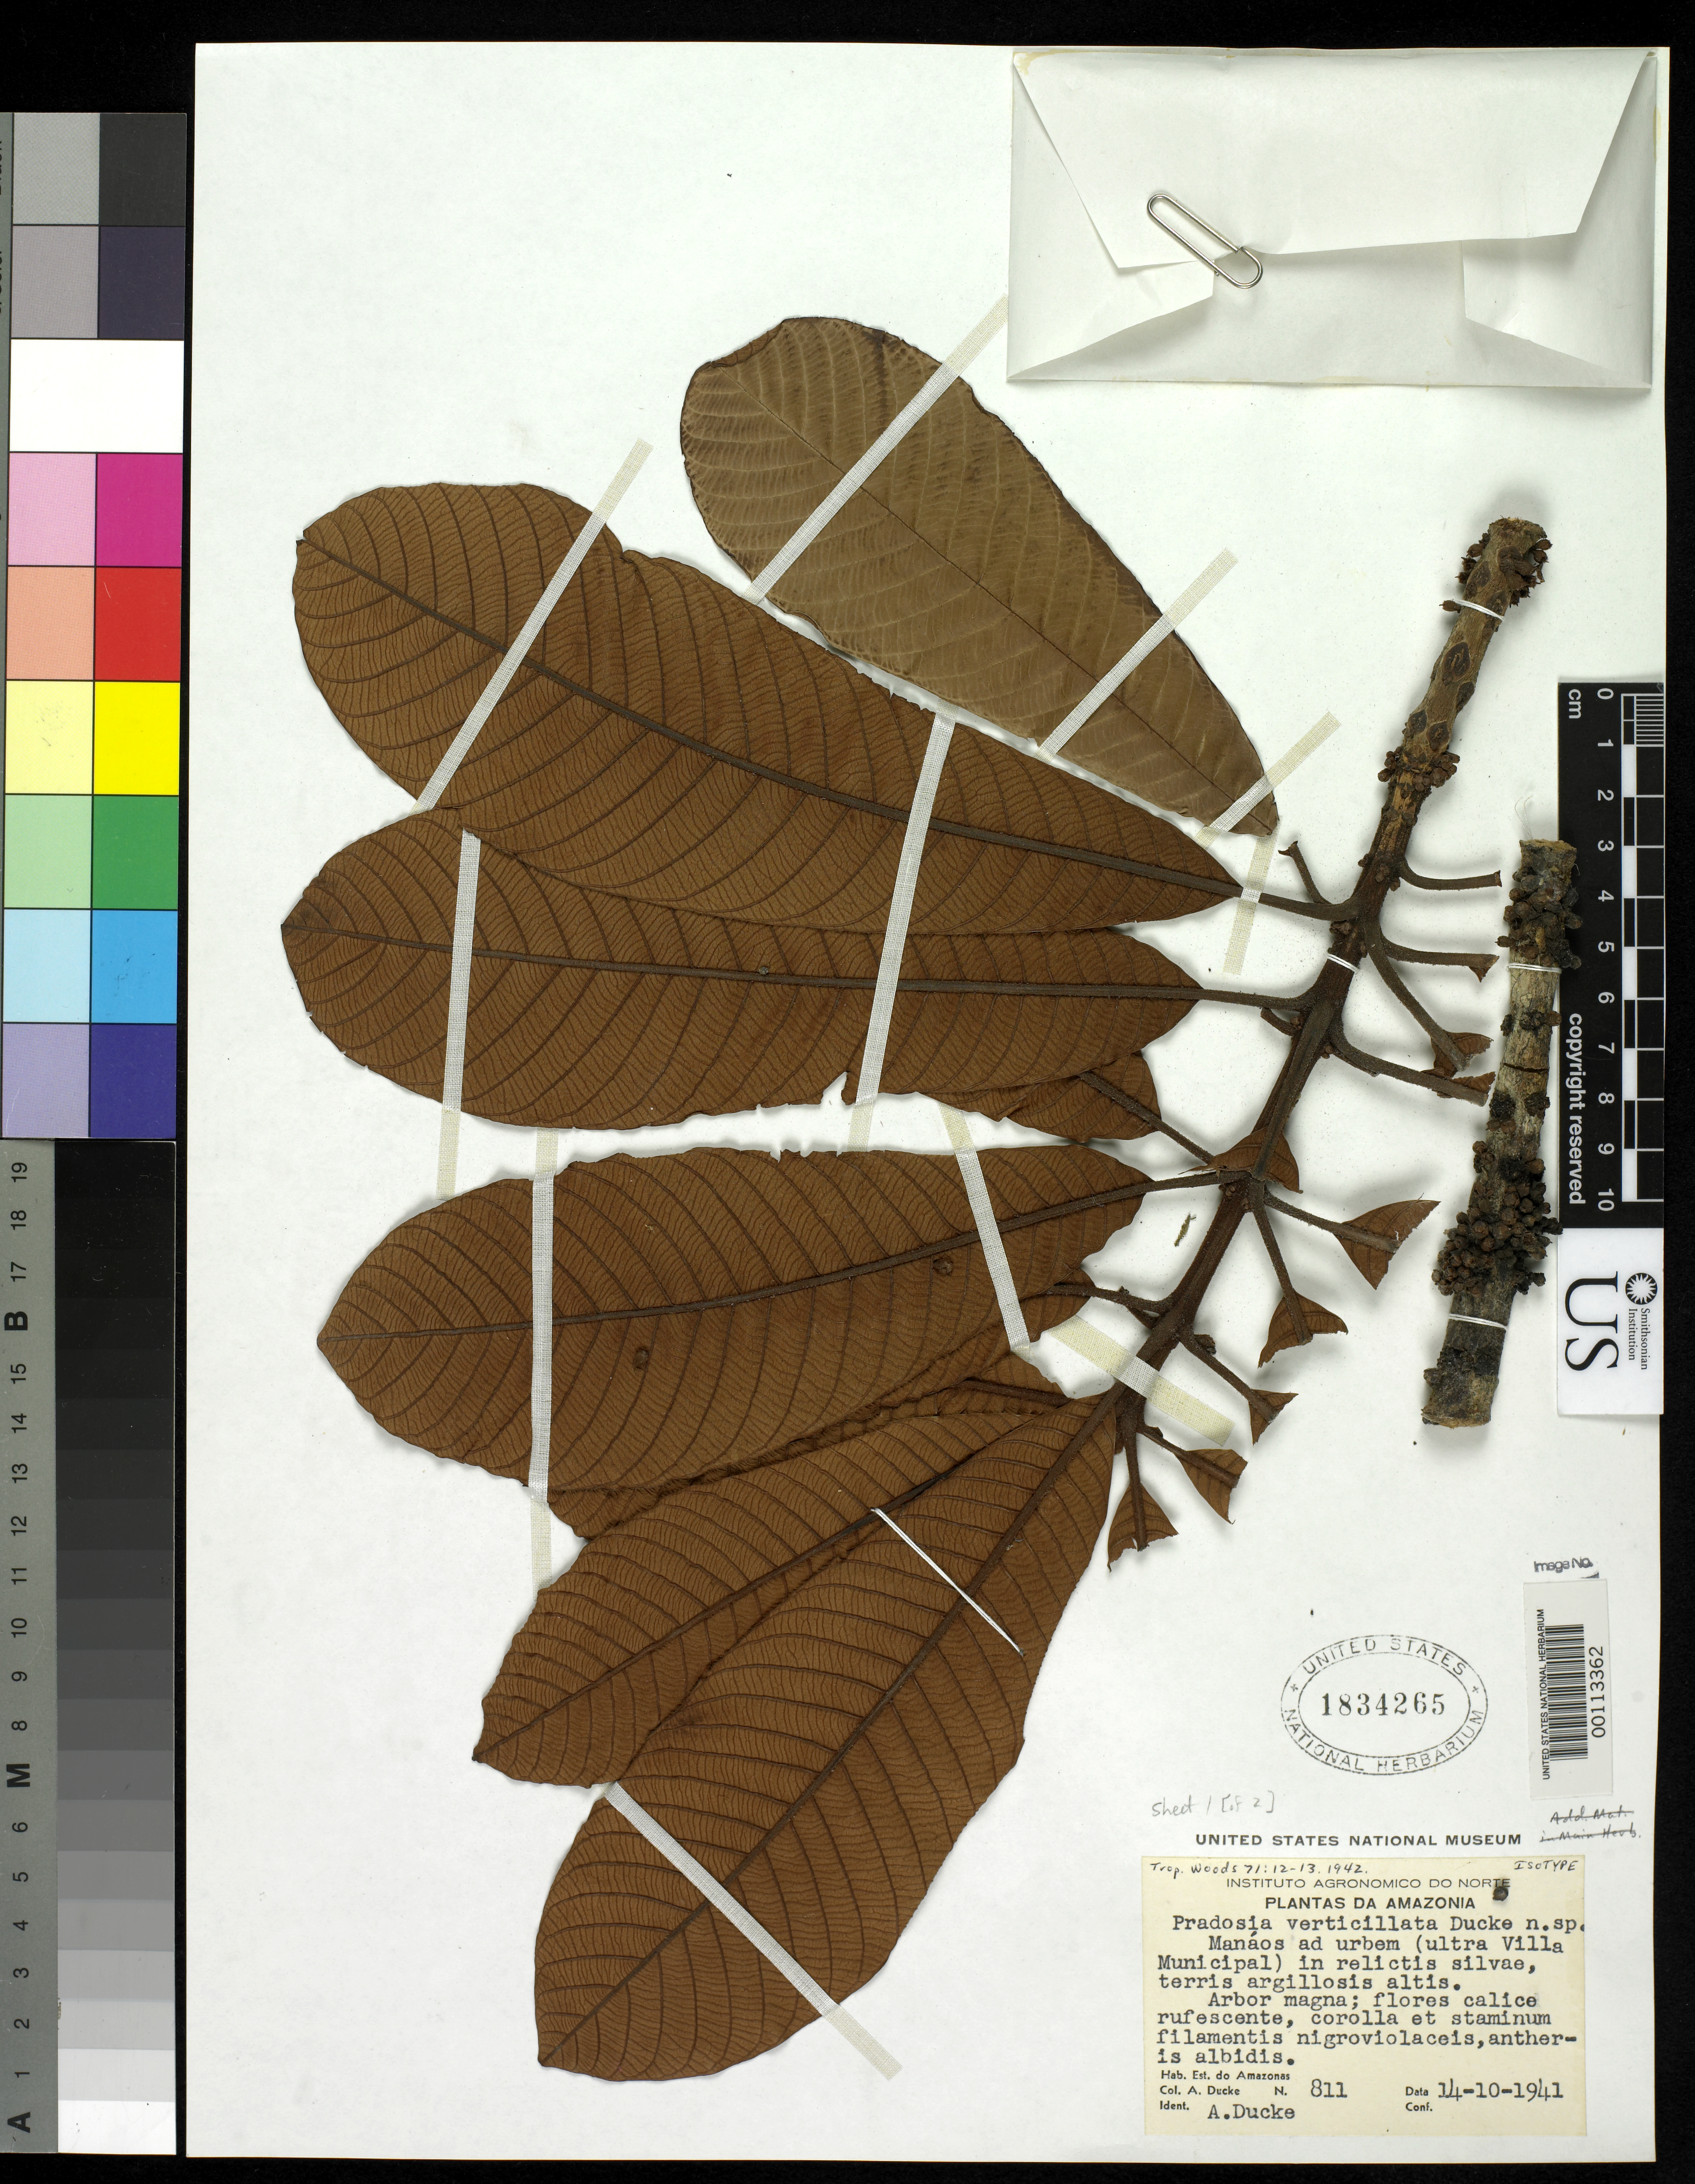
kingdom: Plantae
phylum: Tracheophyta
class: Magnoliopsida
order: Ericales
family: Sapotaceae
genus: Pradosia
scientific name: Pradosia verticillata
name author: Ducke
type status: Isotype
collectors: A. Ducke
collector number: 811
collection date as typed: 14 Oct 1941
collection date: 1941-10-14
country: Brazil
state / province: Amazonas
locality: Manaos.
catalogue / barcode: US 1834265